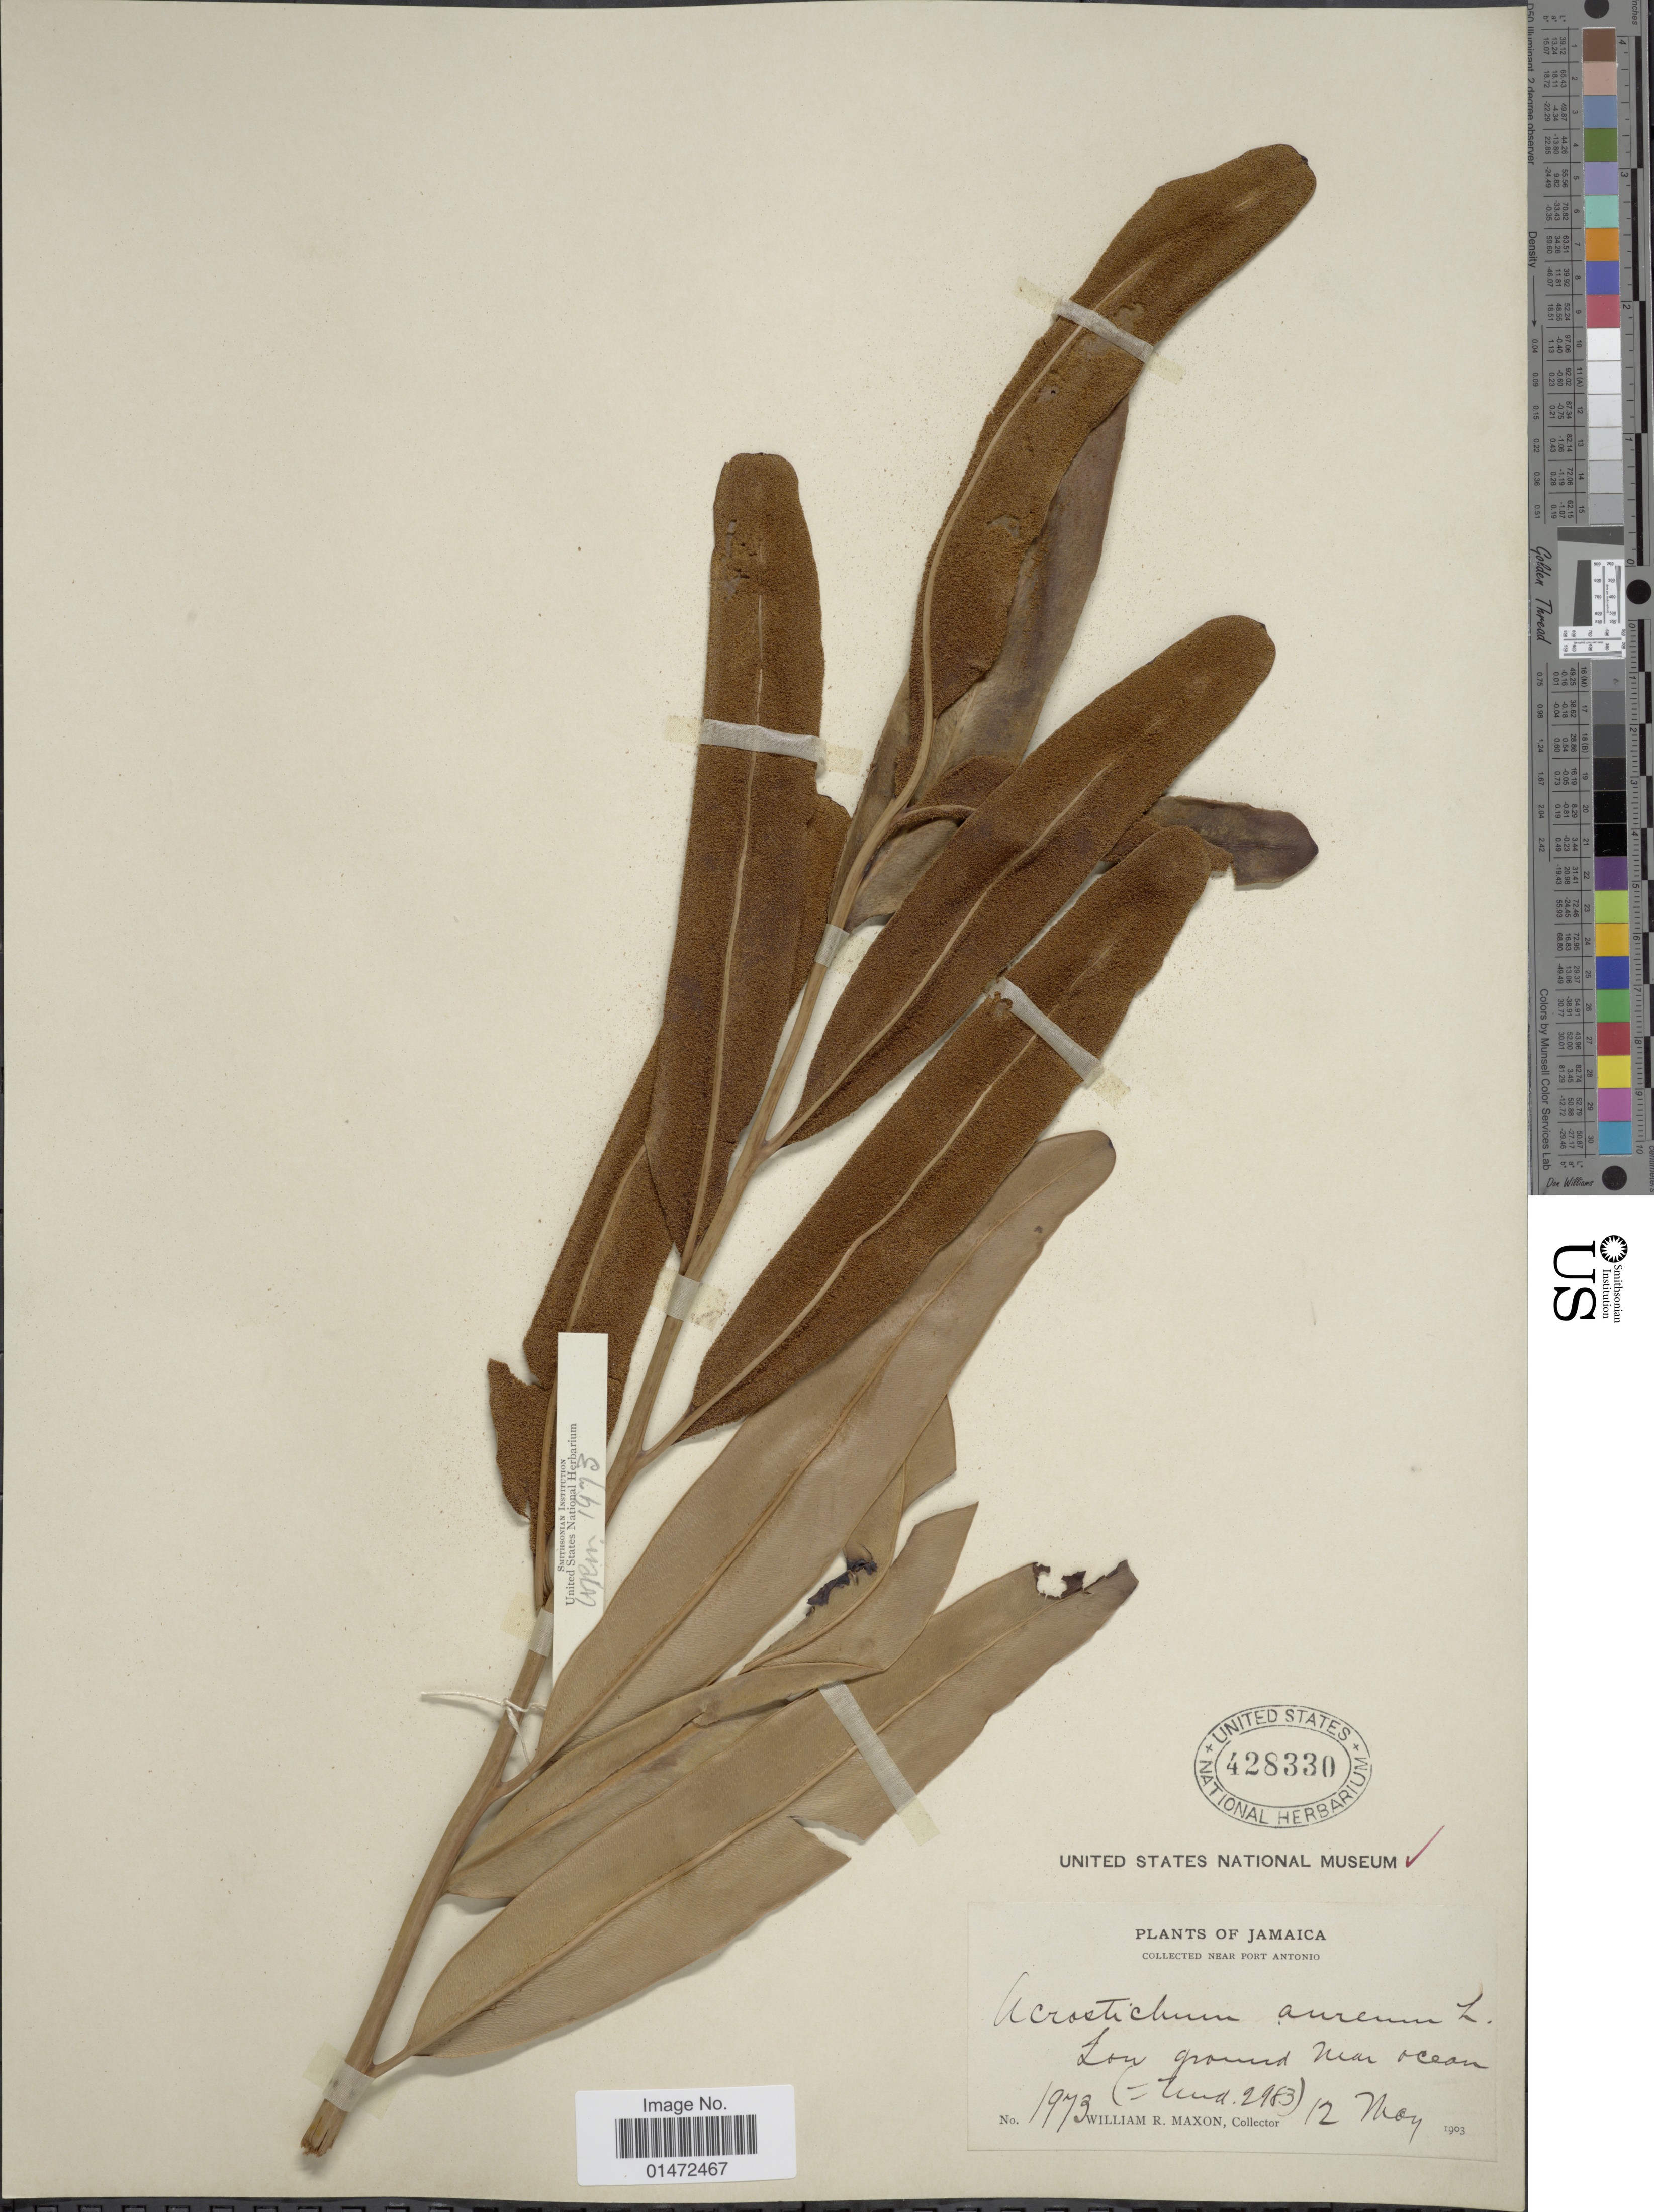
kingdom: Plantae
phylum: Tracheophyta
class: Polypodiopsida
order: Polypodiales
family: Pteridaceae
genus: Acrostichum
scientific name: Acrostichum aureum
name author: L.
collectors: W. R. Maxon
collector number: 1973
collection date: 1903-05-12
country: Jamaica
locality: Near Port Antonio. Low ground near ocean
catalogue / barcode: US 428330